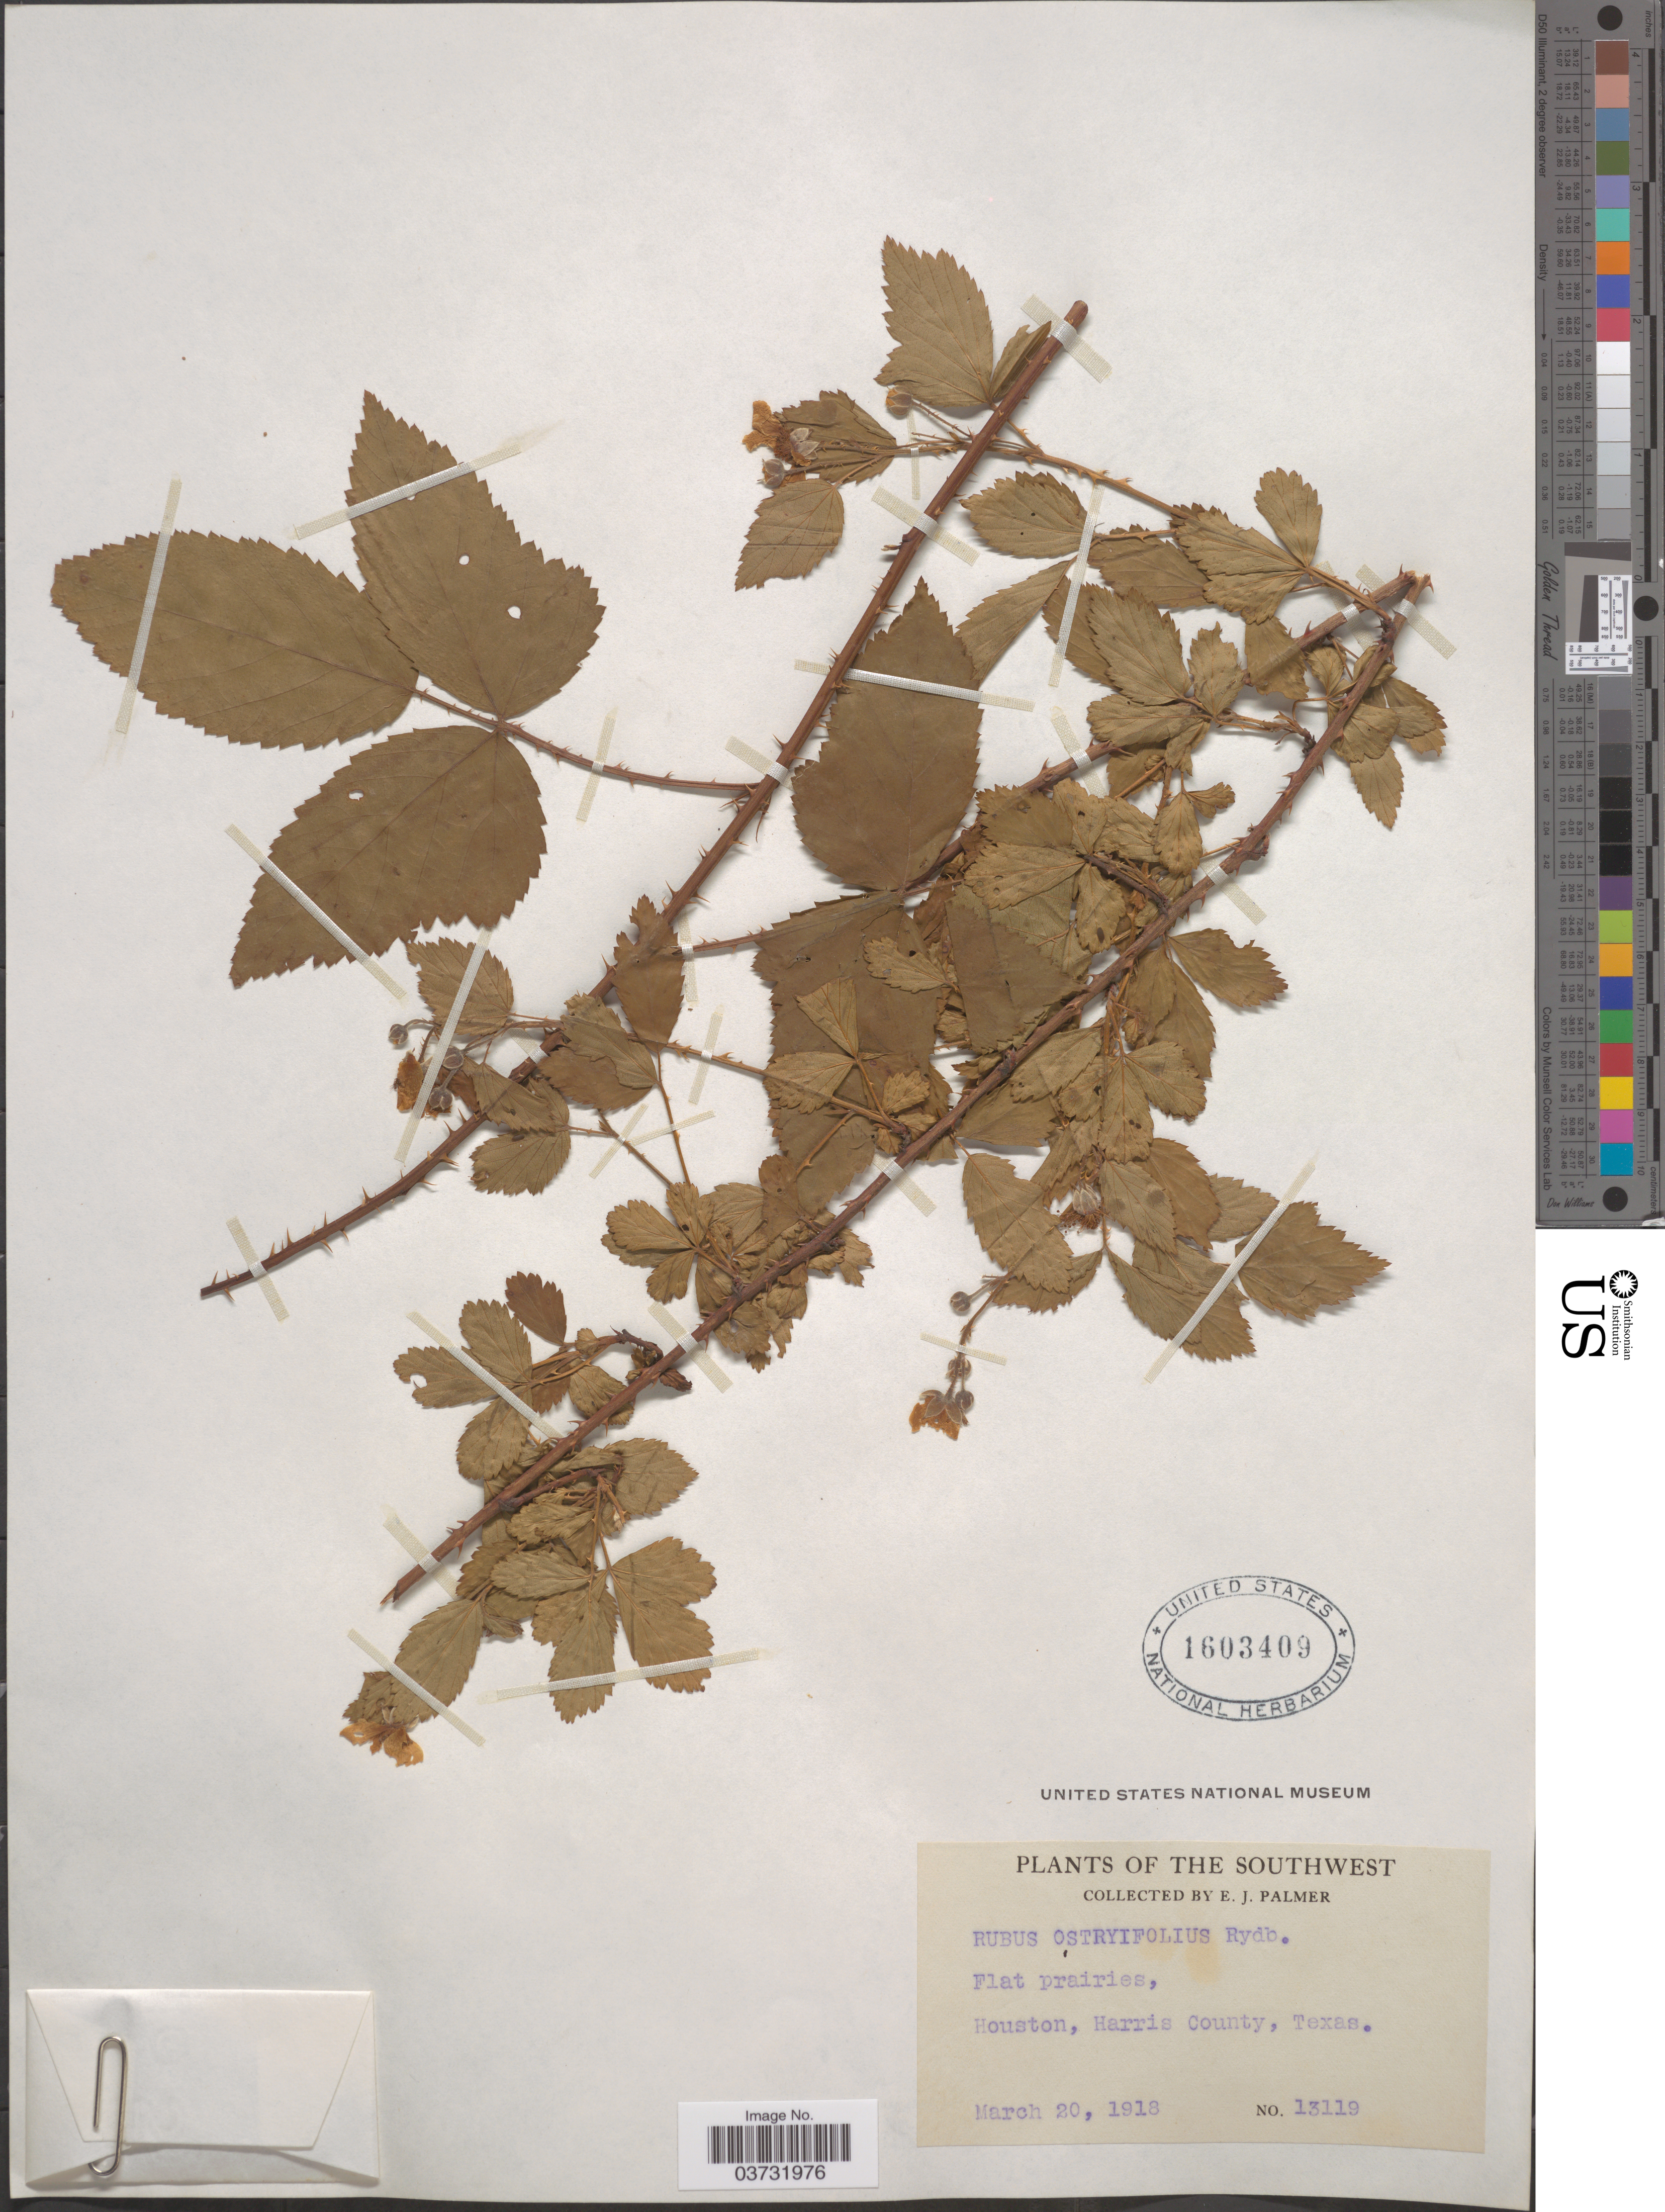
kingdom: Plantae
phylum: Tracheophyta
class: Magnoliopsida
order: Rosales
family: Rosaceae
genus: Rubus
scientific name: Rubus ostryifolius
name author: Rydb.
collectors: E. J. Palmer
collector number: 13119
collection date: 1918-03-20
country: United States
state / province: Texas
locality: The Southwest. Houston, Harris County.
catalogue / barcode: US 1603409